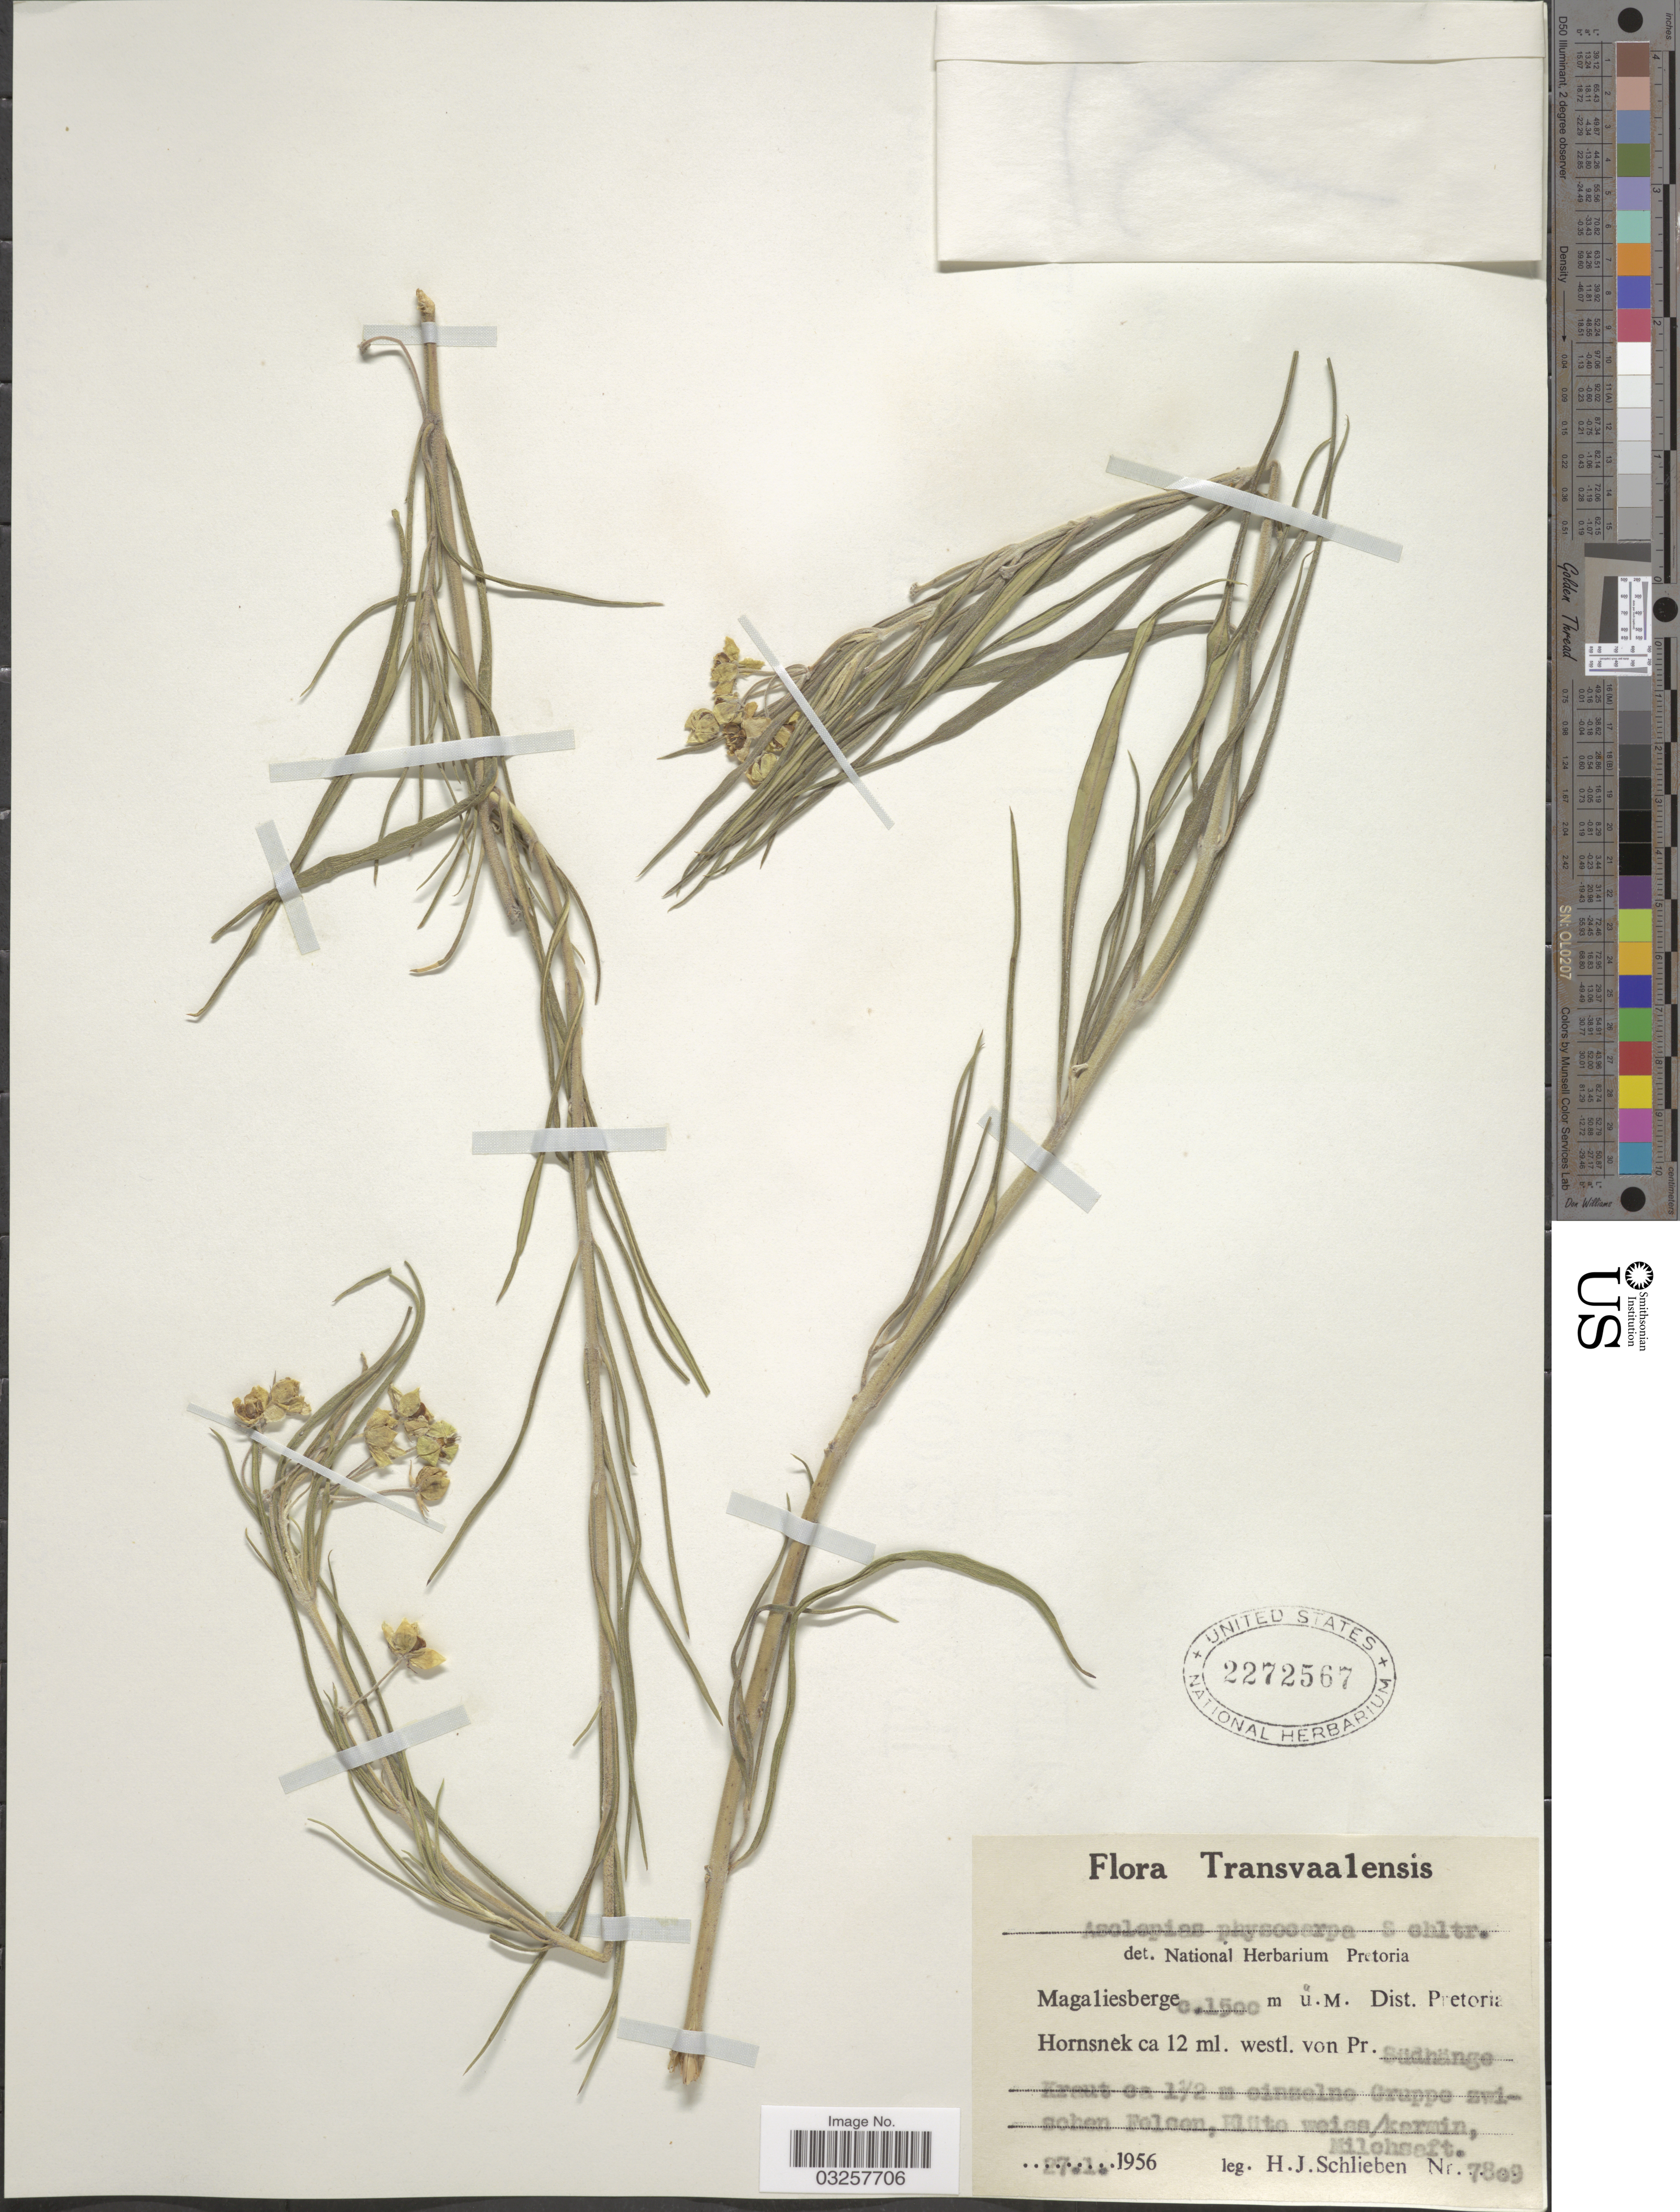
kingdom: Plantae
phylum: Tracheophyta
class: Magnoliopsida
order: Gentianales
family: Apocynaceae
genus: Asclepias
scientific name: Asclepias physocarpa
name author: (E. Mey.) Schltr.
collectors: H. J. Schlieben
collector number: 7809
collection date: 1956-01-27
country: South Africa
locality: Transvaalensis. Magaliesberge. Dist. Pretoria. Hornsnek ca 12 ml. westl. von Pr. Südhänge.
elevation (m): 1500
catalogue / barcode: US 2272567